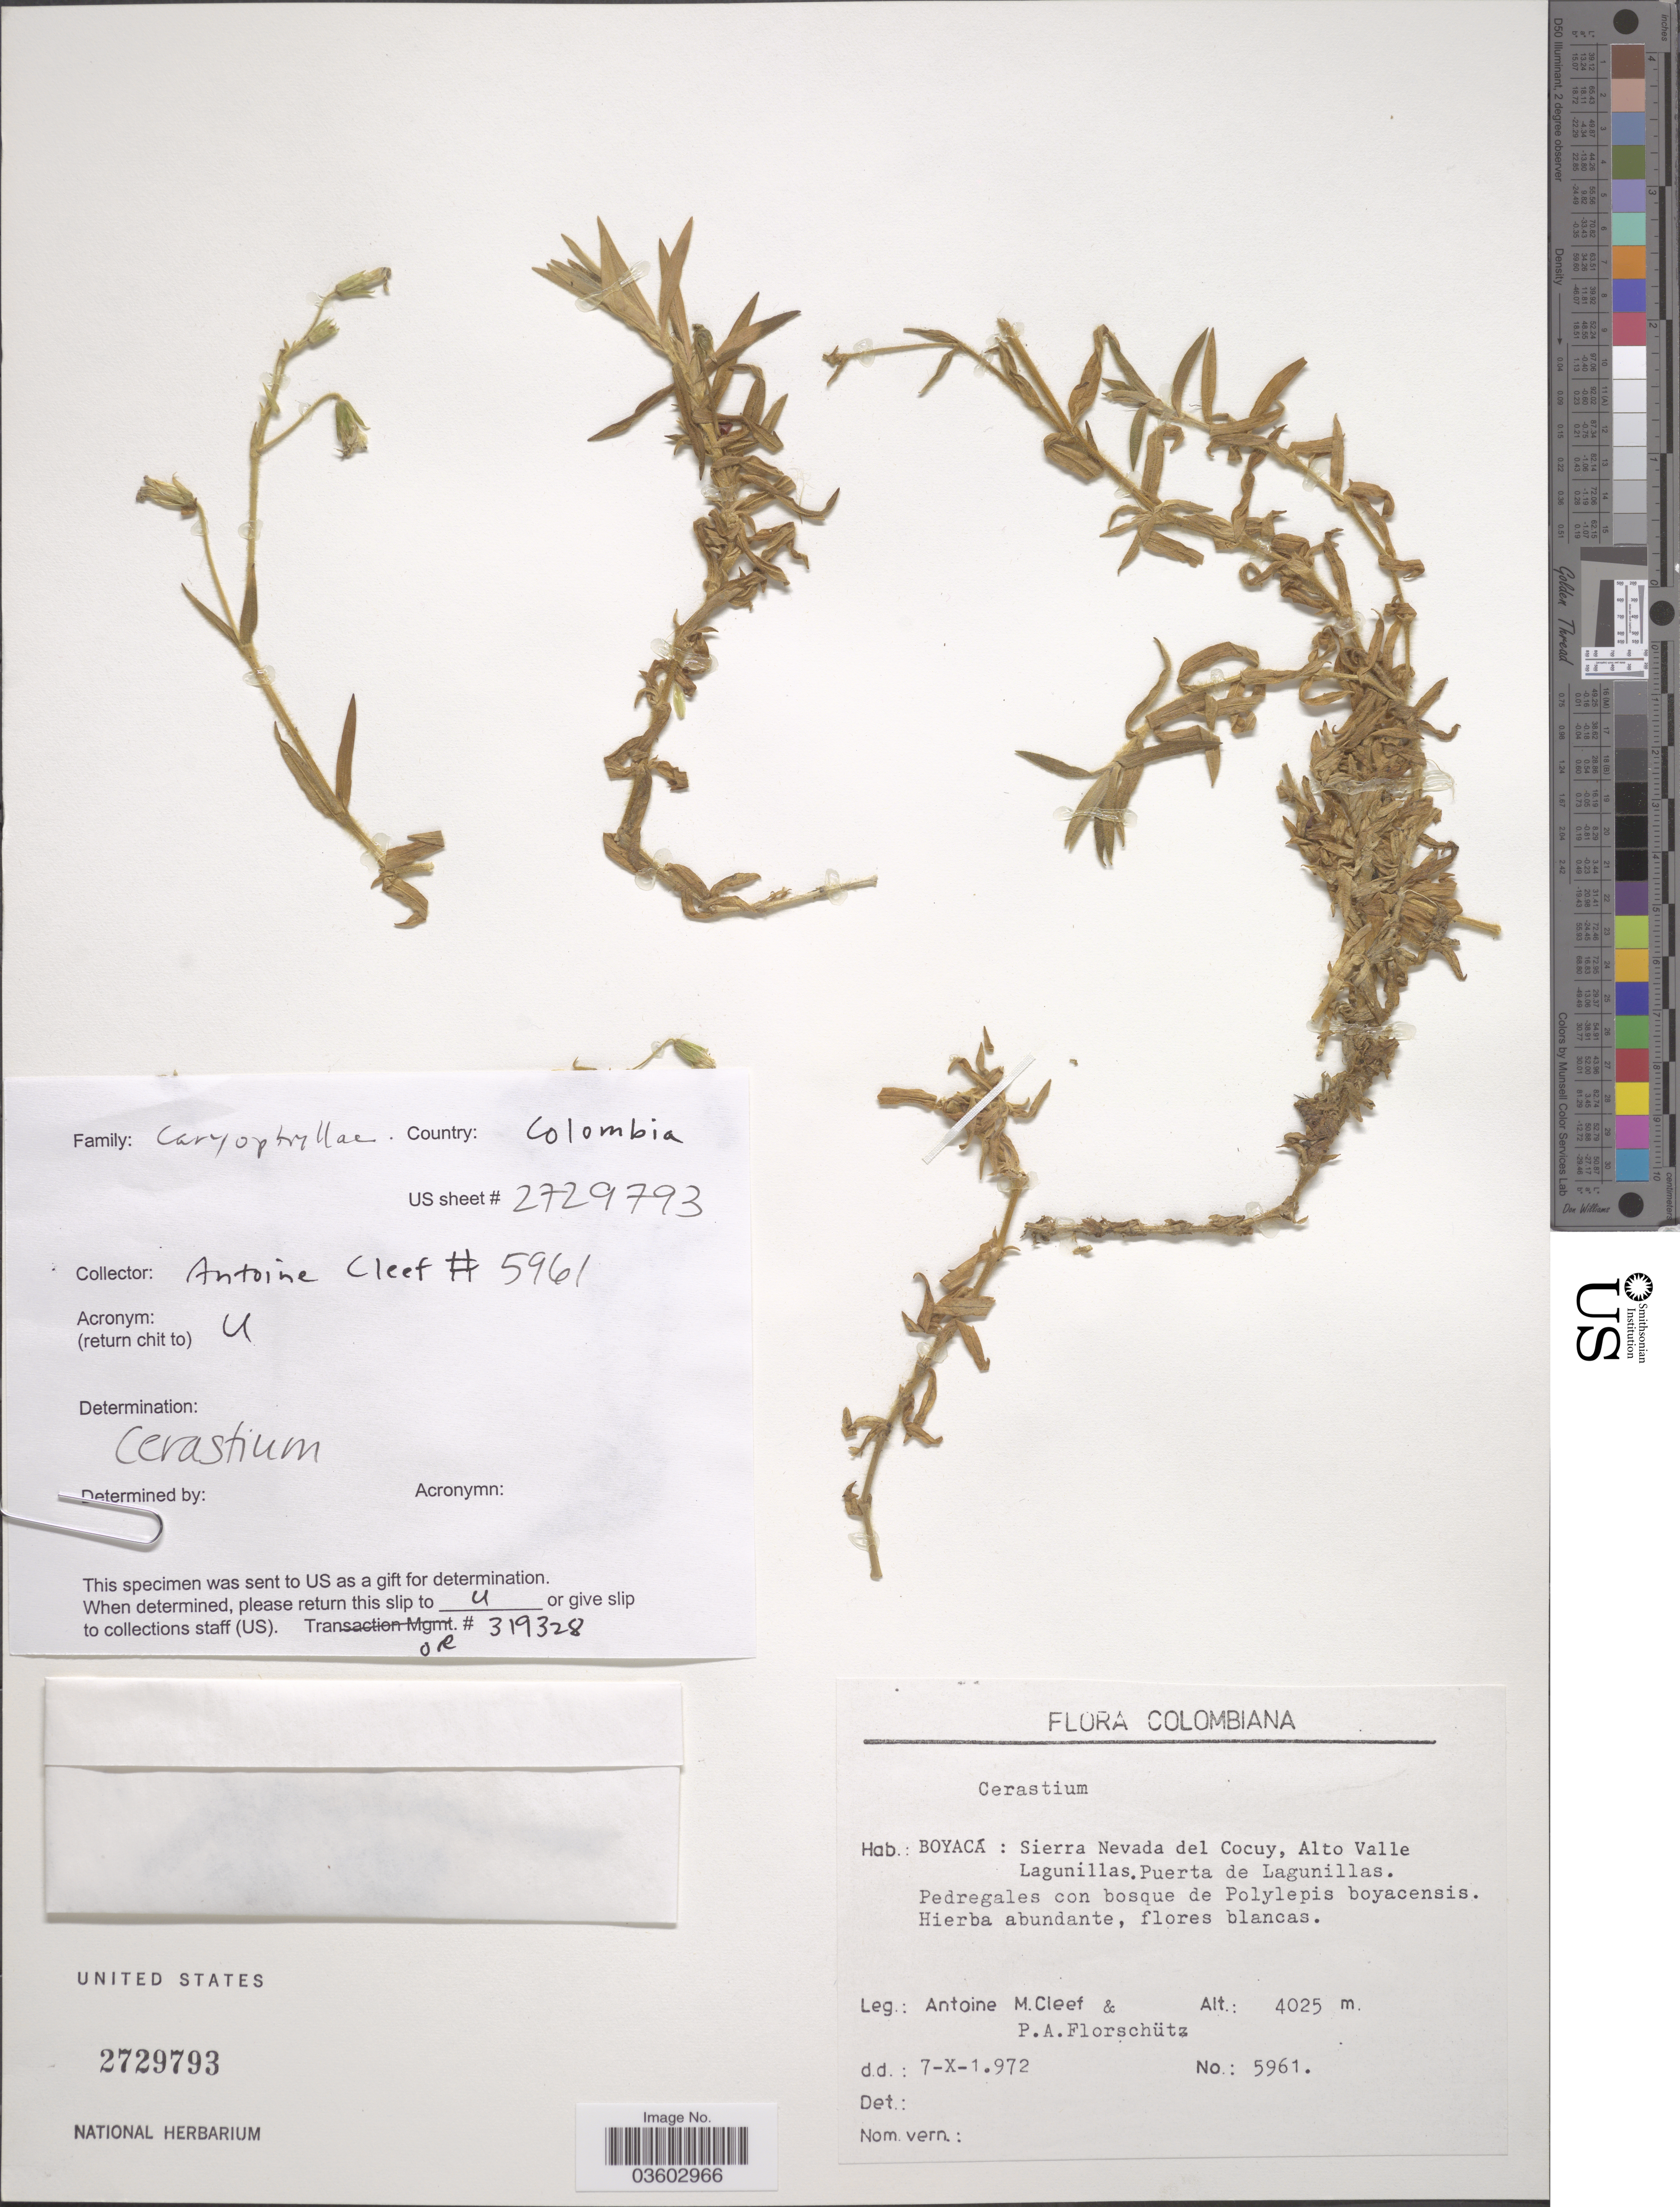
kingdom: Plantae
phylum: Tracheophyta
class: Magnoliopsida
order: Caryophyllales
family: Caryophyllaceae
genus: Cerastium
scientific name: Cerastium sp.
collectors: A. M. Cleef & P. Florschütz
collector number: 5961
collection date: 1972-10-07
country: Colombia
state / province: Boyacá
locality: Sierra Nevada del Cocuy, Alto Valle Lagunillas. Puerta de Lagunillas.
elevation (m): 4025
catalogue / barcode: US 2729793